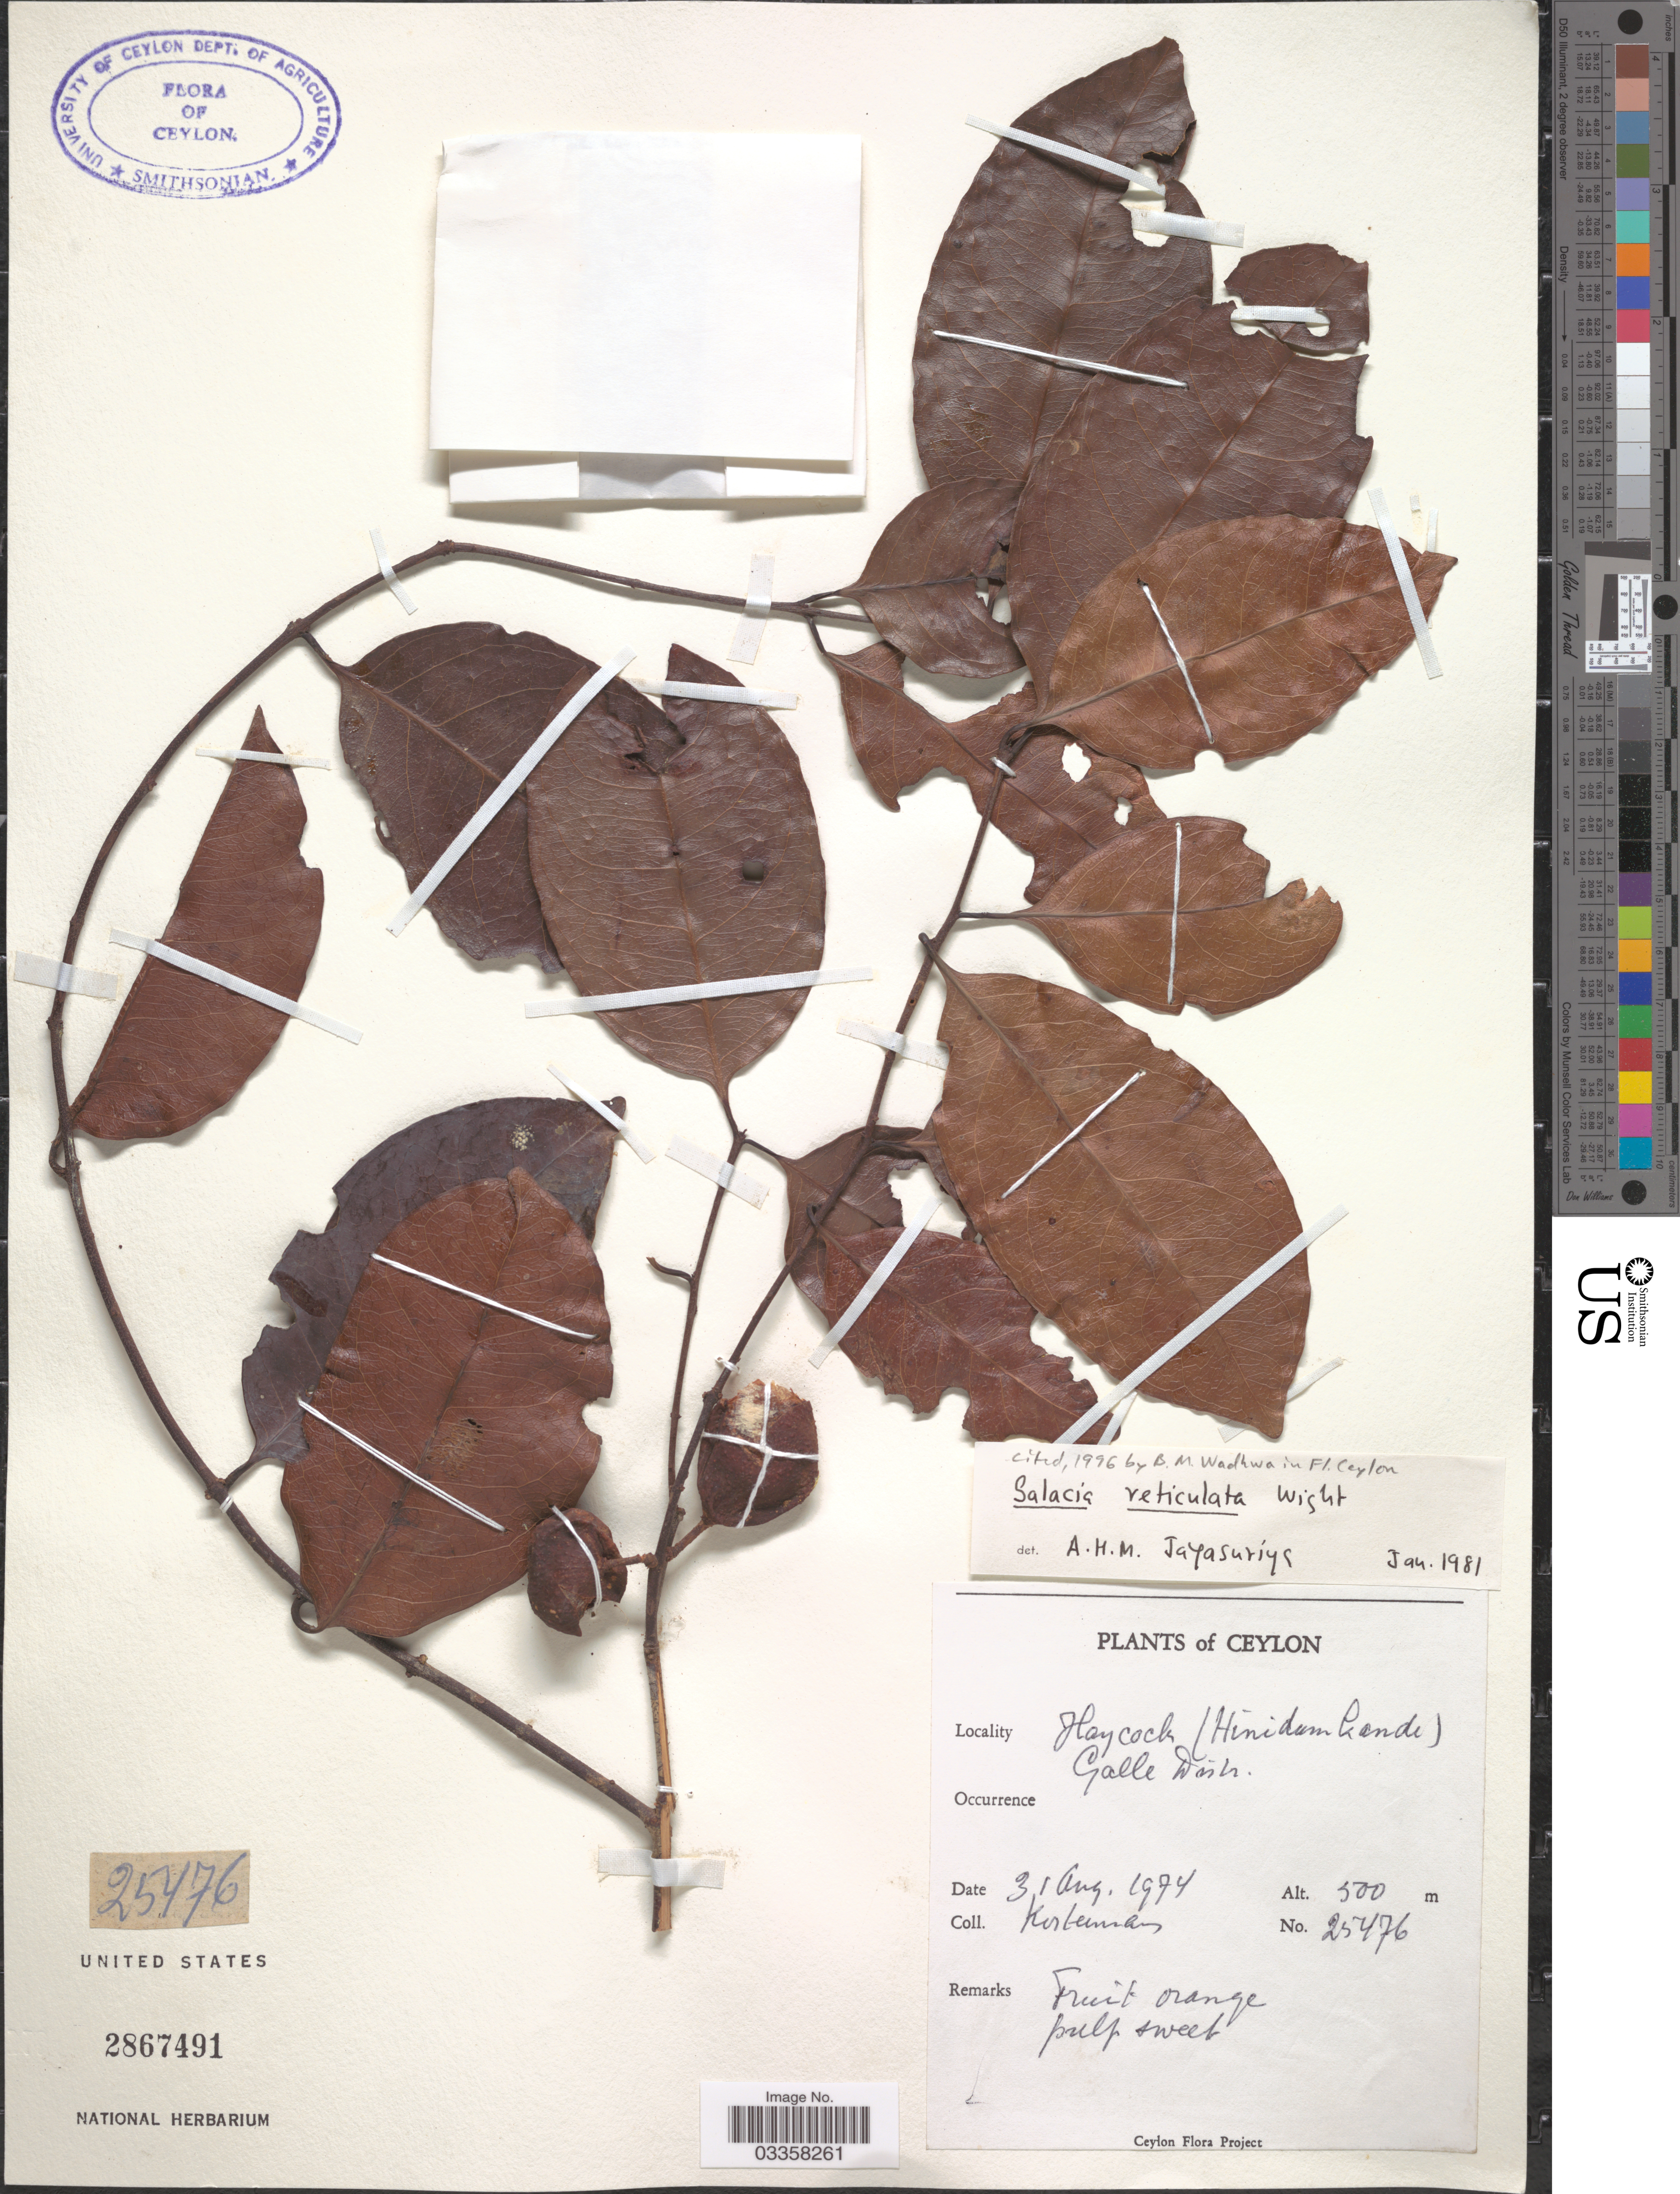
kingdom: Plantae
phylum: Tracheophyta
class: Magnoliopsida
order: Celastrales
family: Celastraceae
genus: Salacia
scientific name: Salacia reticulata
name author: Wight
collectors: Kostermans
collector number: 25476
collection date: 1974-08-31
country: Sri Lanka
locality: Ceylon. Haycock (Hinidam kande [interpreted]) Galle Distr.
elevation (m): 500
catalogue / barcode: US 2867491